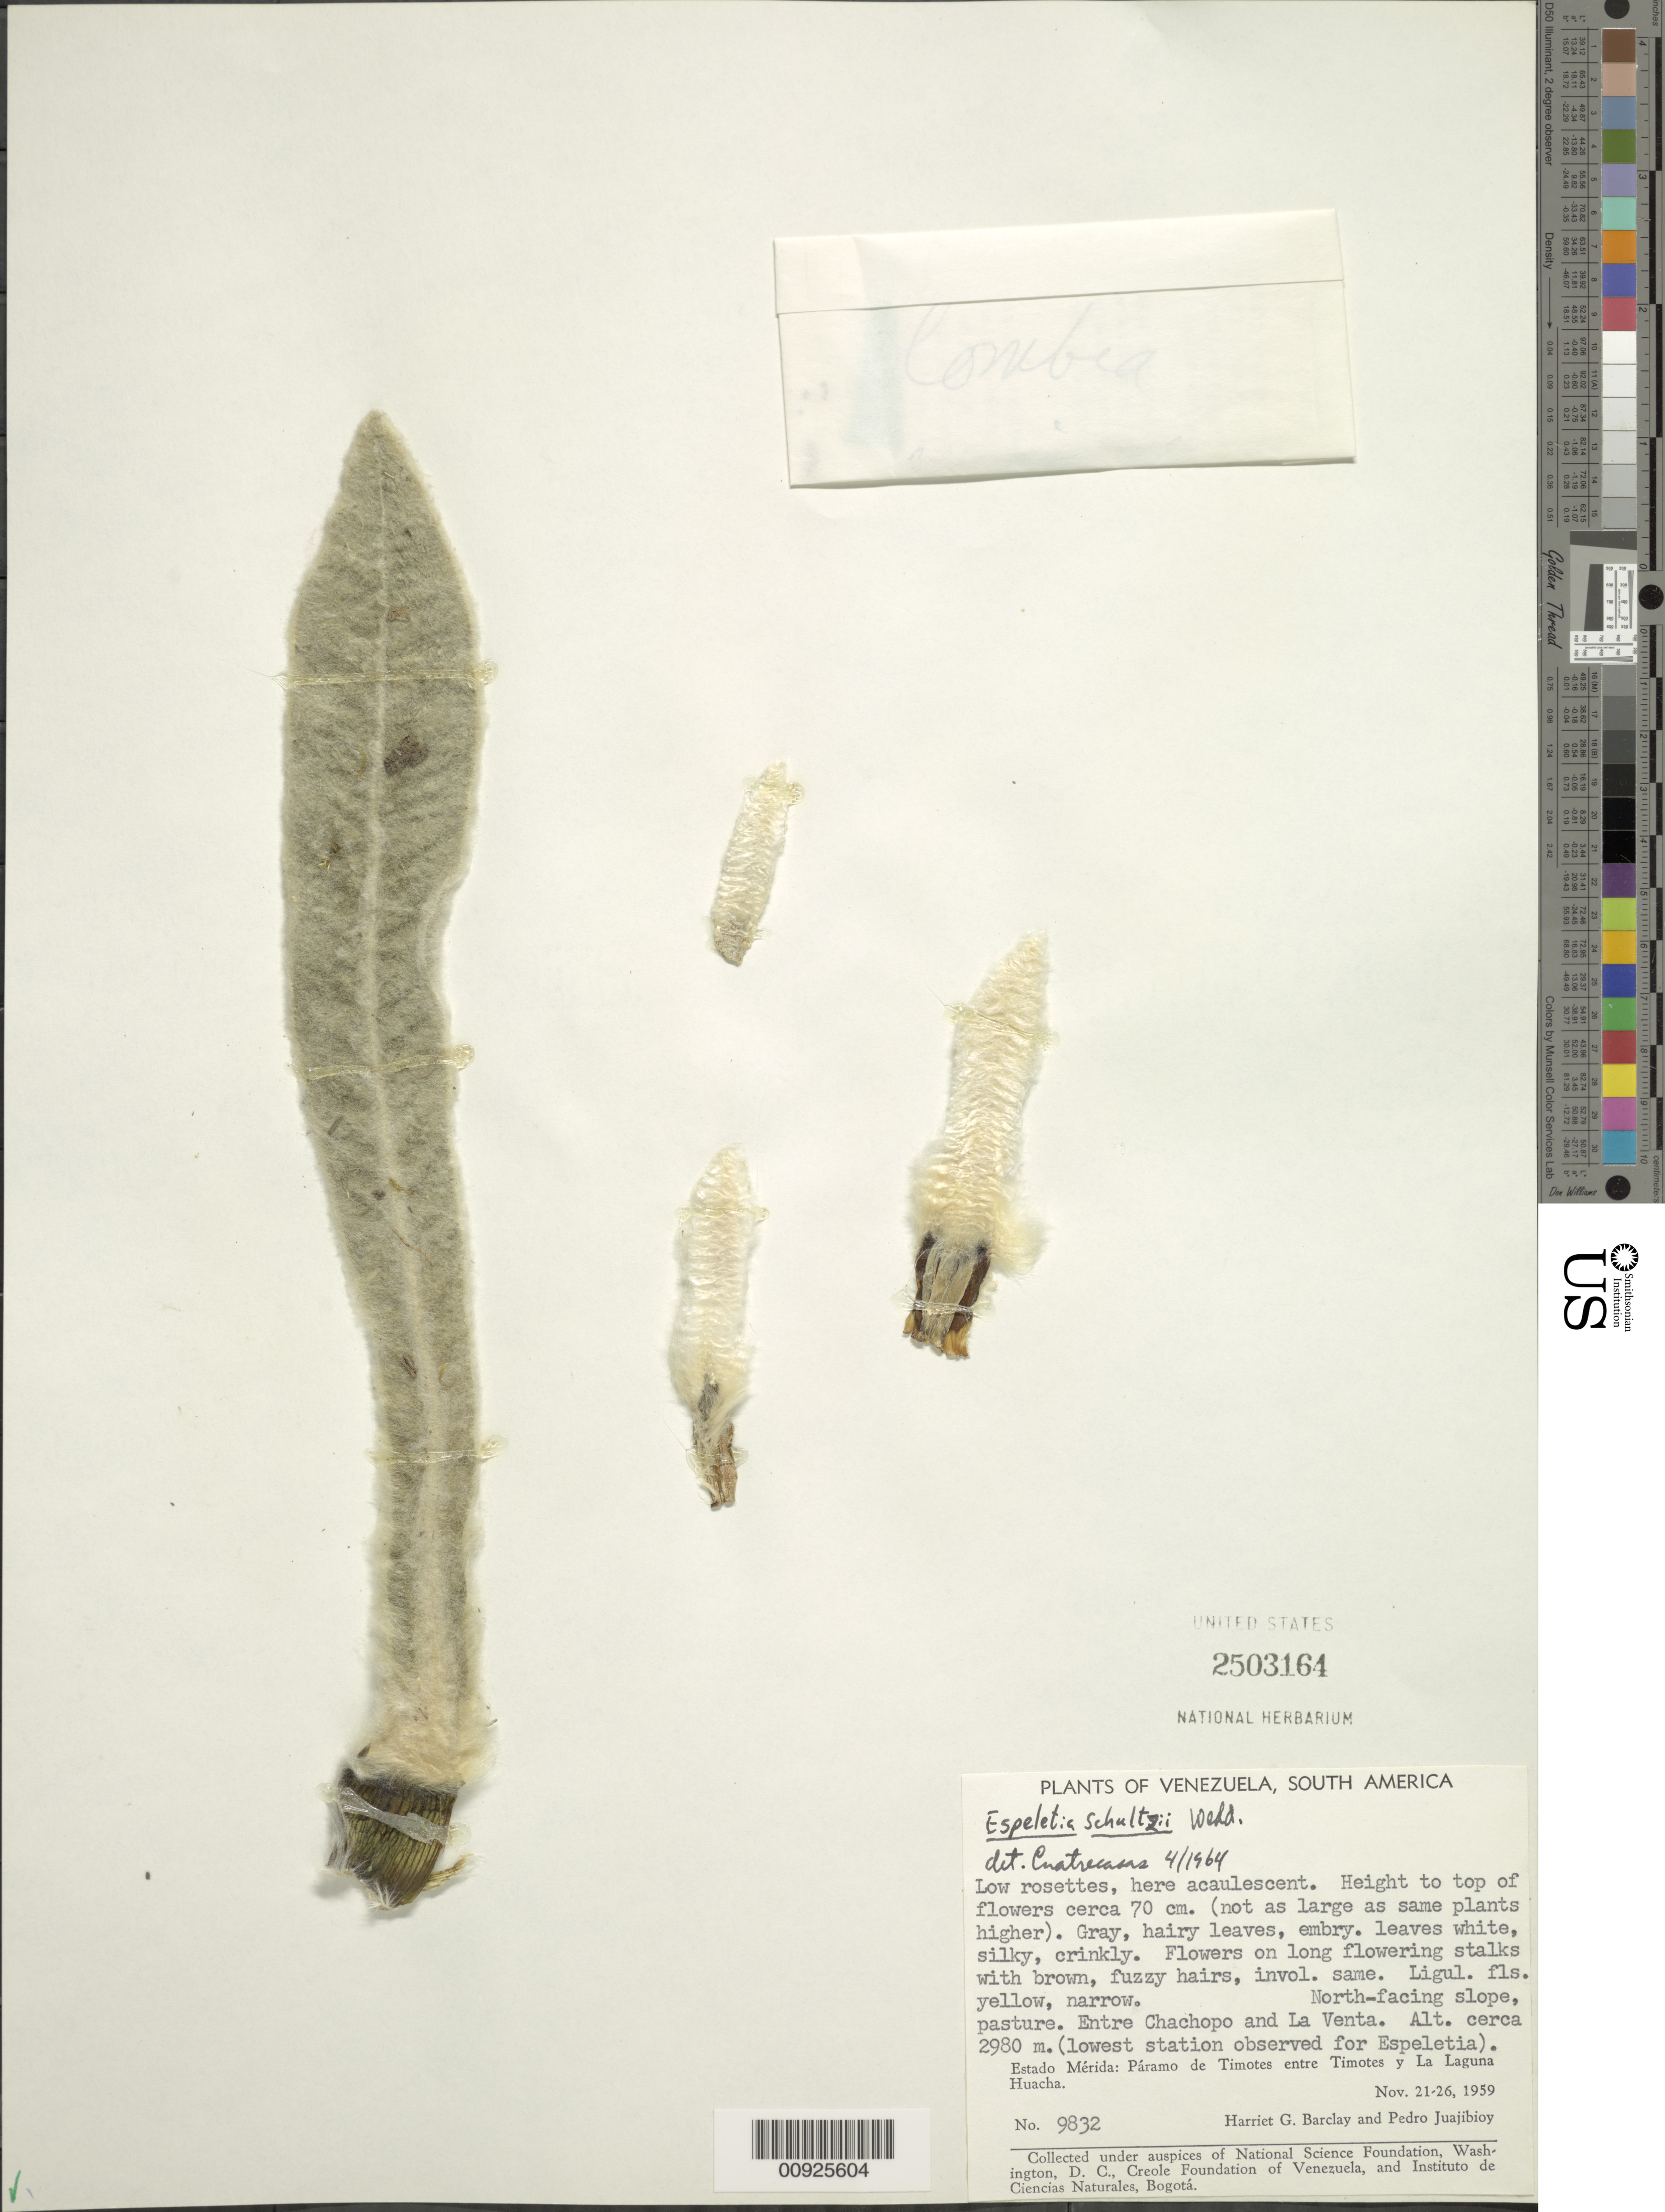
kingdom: Plantae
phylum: Tracheophyta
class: Magnoliopsida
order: Asterales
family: Asteraceae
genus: Espeletia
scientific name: Espeletia schultzii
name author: Wedd.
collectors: H. G. Barclay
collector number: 9832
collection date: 1959-11-21/1959-11-26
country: Venezuela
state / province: Mérida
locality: Páramo de Timotes. Páramo de Timotes entre Timotes y La Laguna Huacha. North facinfg slopes, pasture. Entre Chachopo and La Venta.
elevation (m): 2980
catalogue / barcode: US 2503164